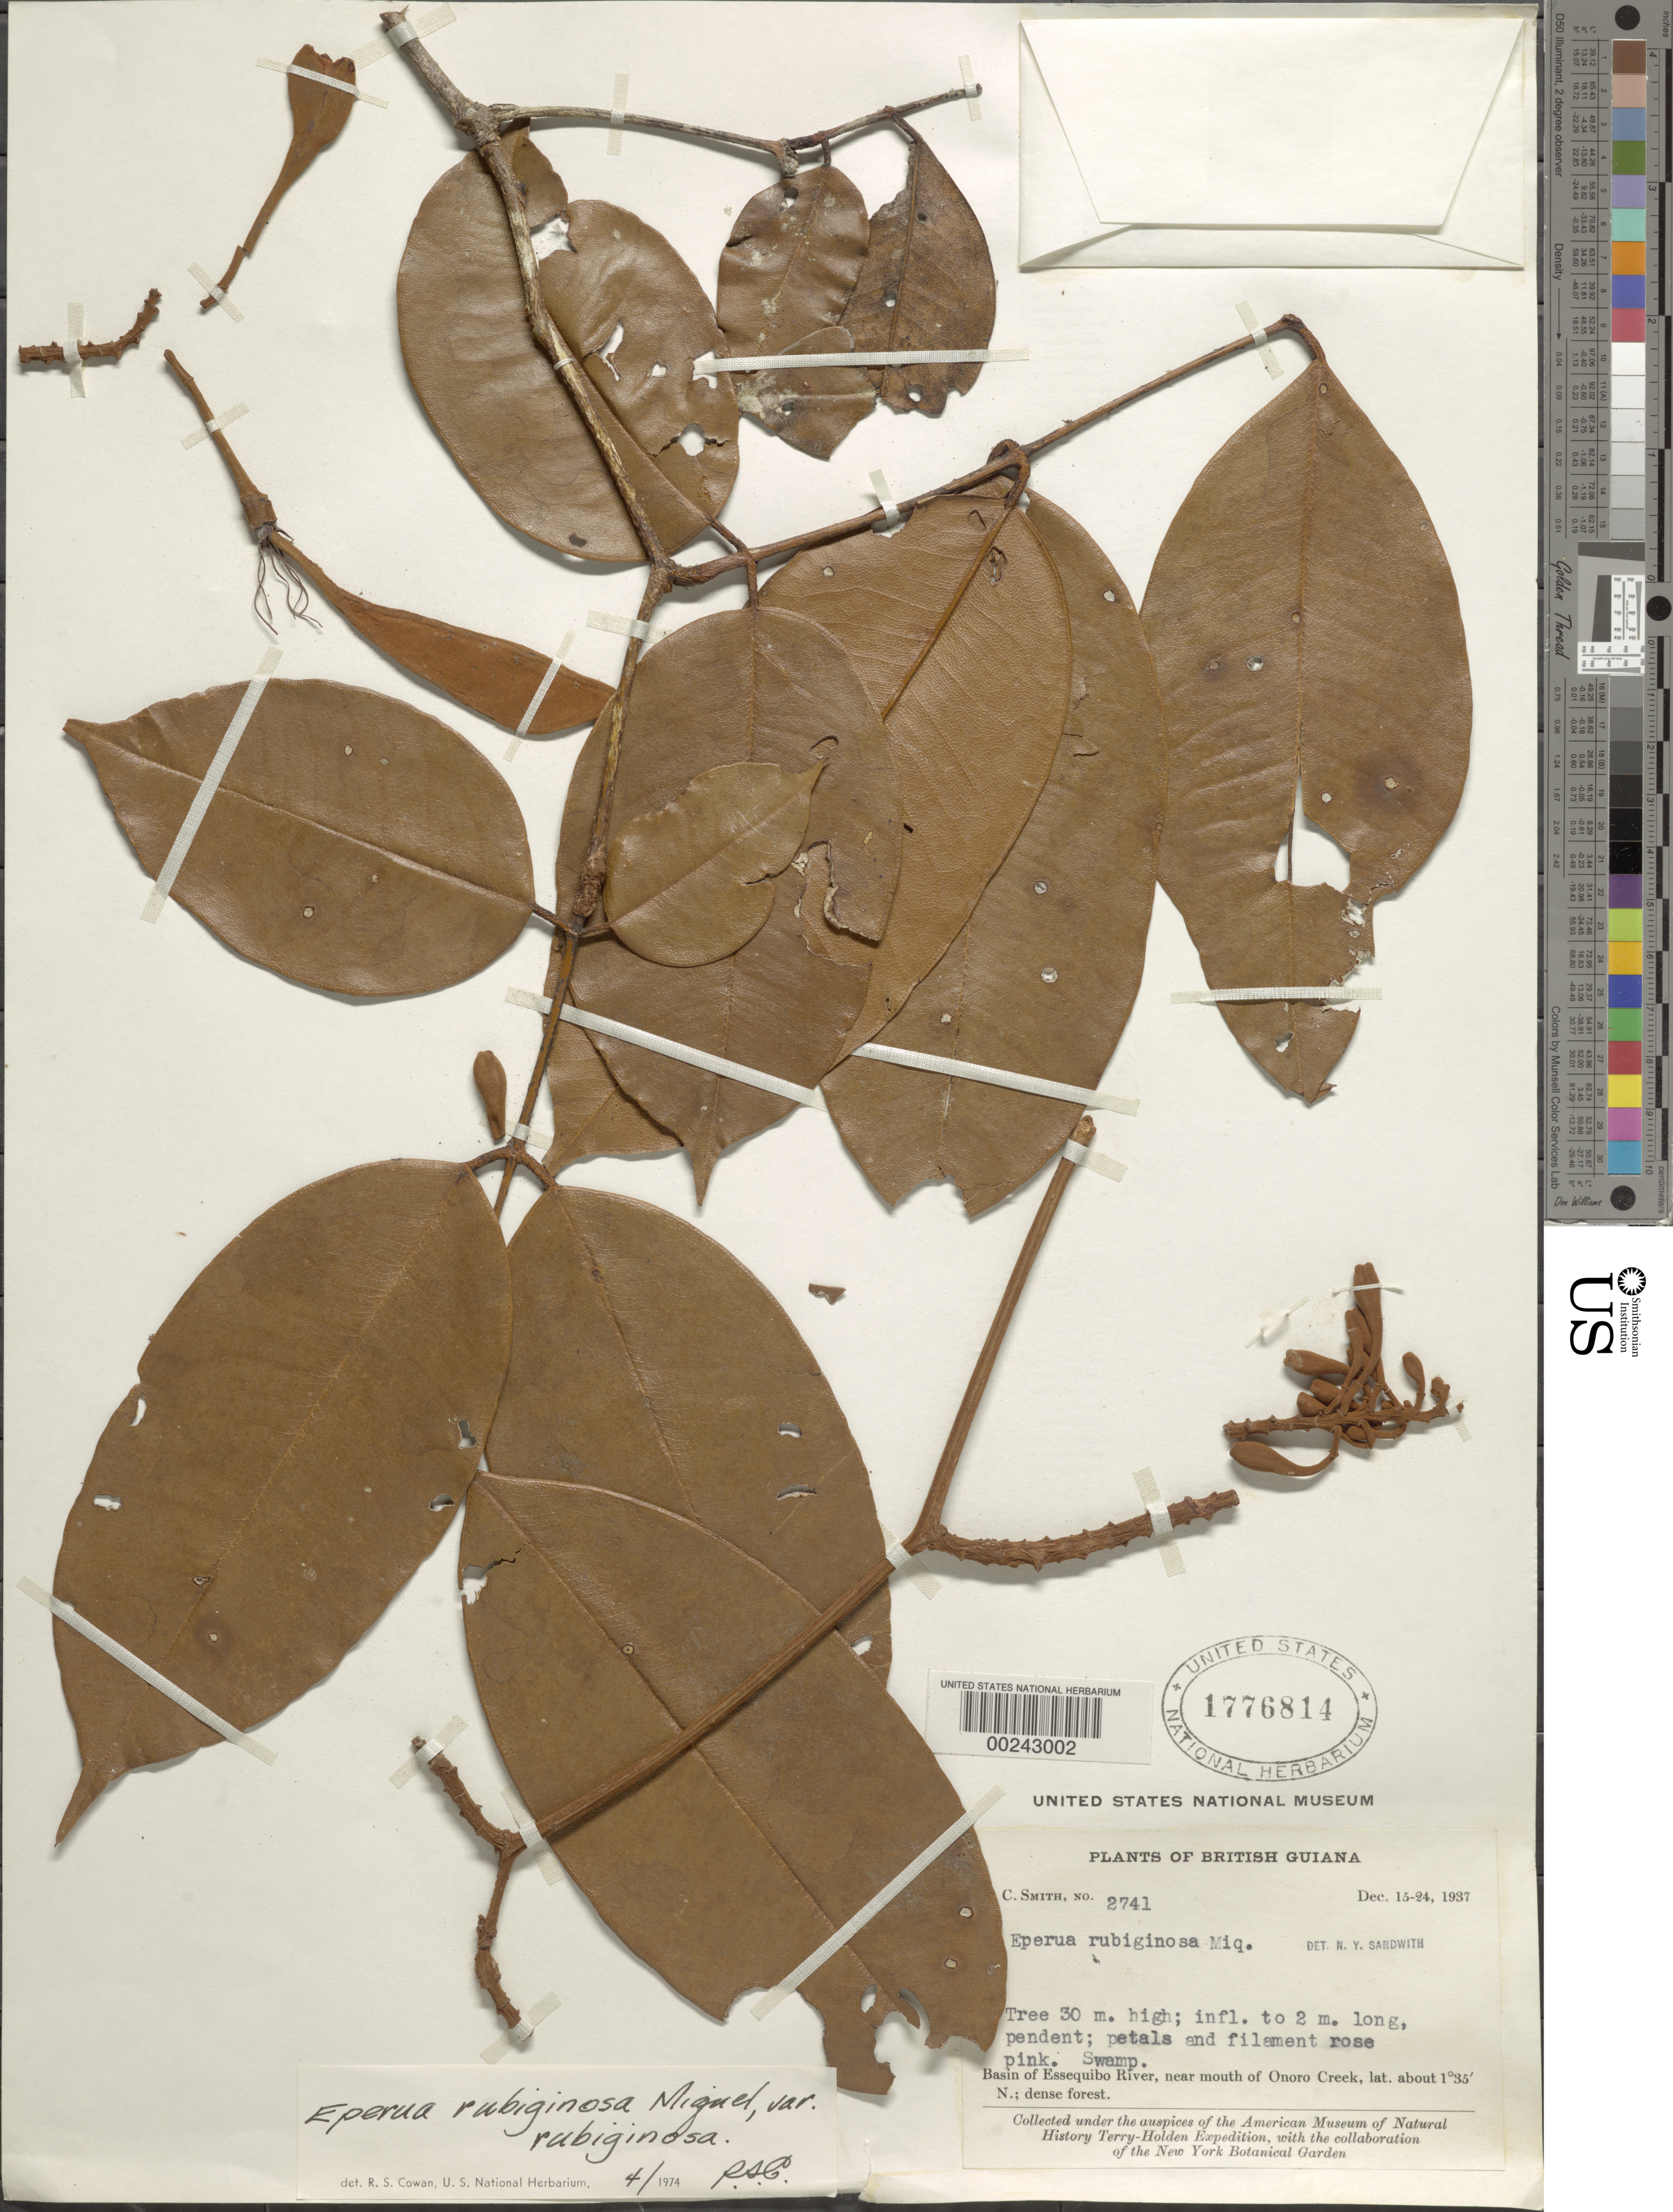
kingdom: Plantae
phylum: Tracheophyta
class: Magnoliopsida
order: Fabales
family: Fabaceae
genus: Eperua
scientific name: Eperua rubiginosa var. rubiginosa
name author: Miq.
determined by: Fortes, E. A.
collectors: A. C. Smith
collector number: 2741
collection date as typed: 15 Dec 1937 to 24 Dec 1937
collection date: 1937-12-15/1937-12-24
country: Guyana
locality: Basin of essequibo river, near mouth of onoro creek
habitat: Swamp; dense forest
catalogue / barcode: US 1776814